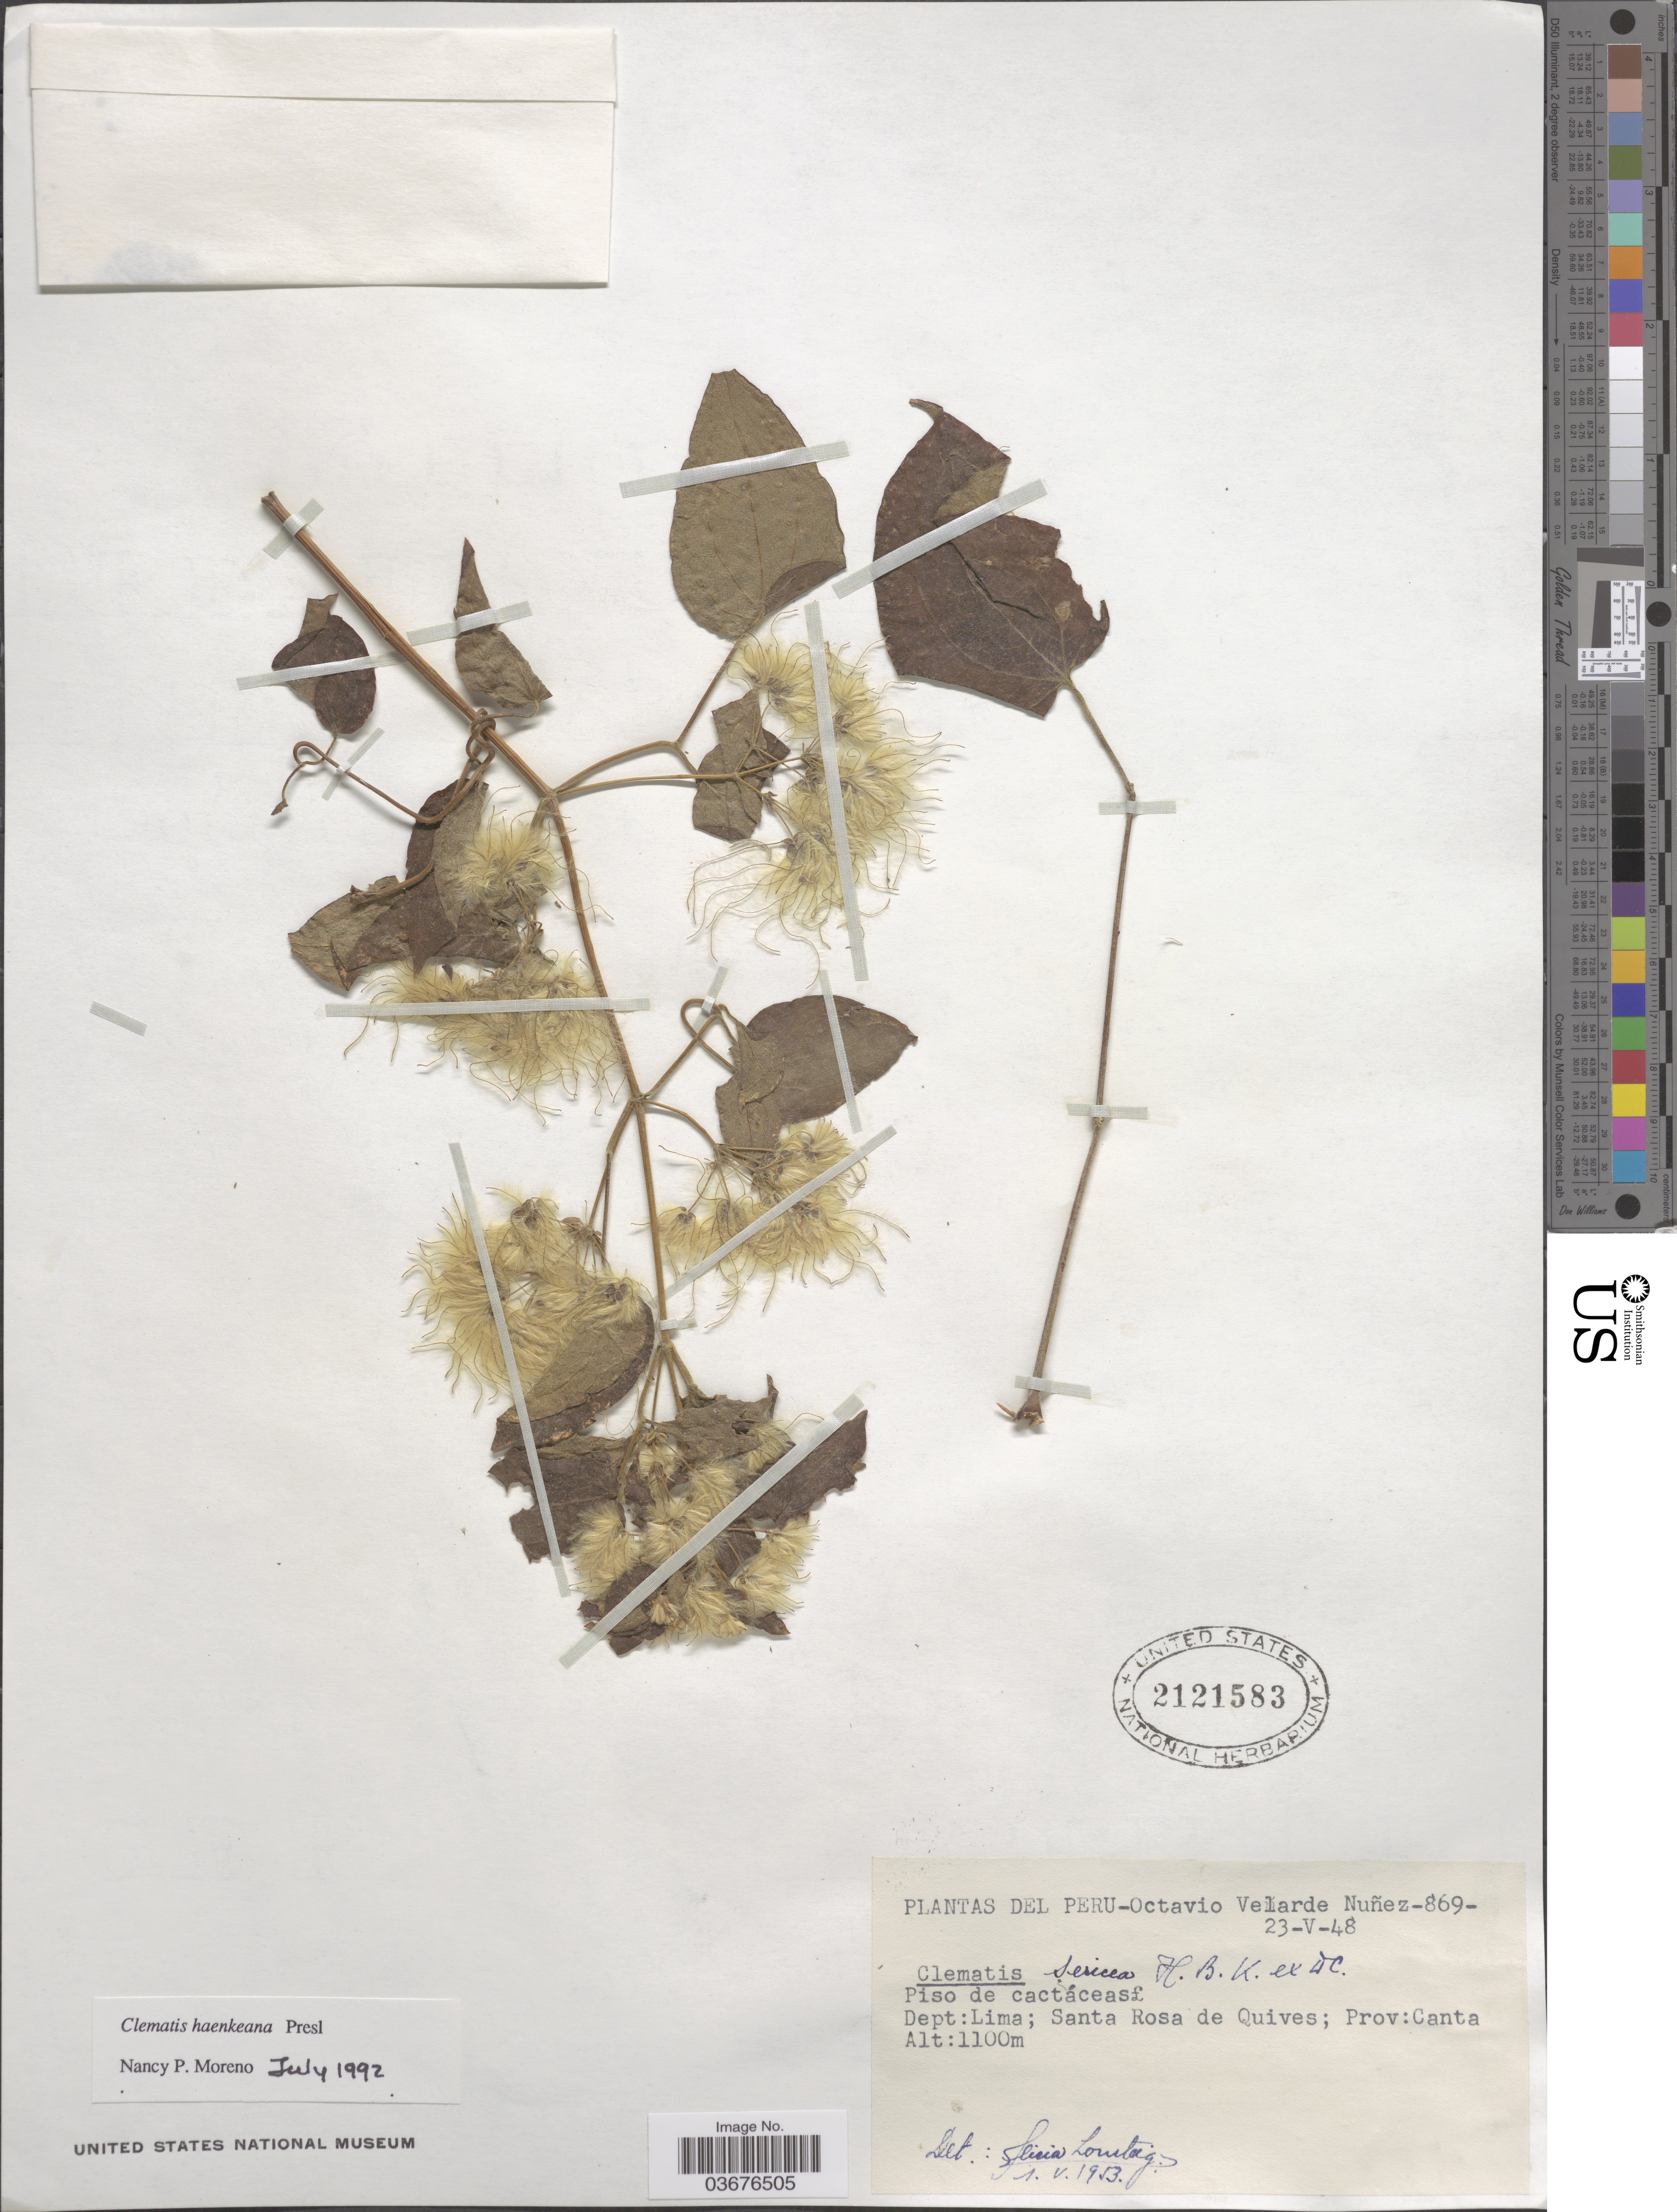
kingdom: Plantae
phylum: Tracheophyta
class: Magnoliopsida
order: Ranunculales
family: Ranunculaceae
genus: Clematis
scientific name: Clematis haenkeana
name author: C. Presl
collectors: O. Velarde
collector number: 869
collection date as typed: Transcribed d/m/y: 23/5/48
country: Peru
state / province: Lima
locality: Dept: Lima; Santa Rosa de Quives; Prov: Canta.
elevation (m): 1100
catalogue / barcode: US 2121583